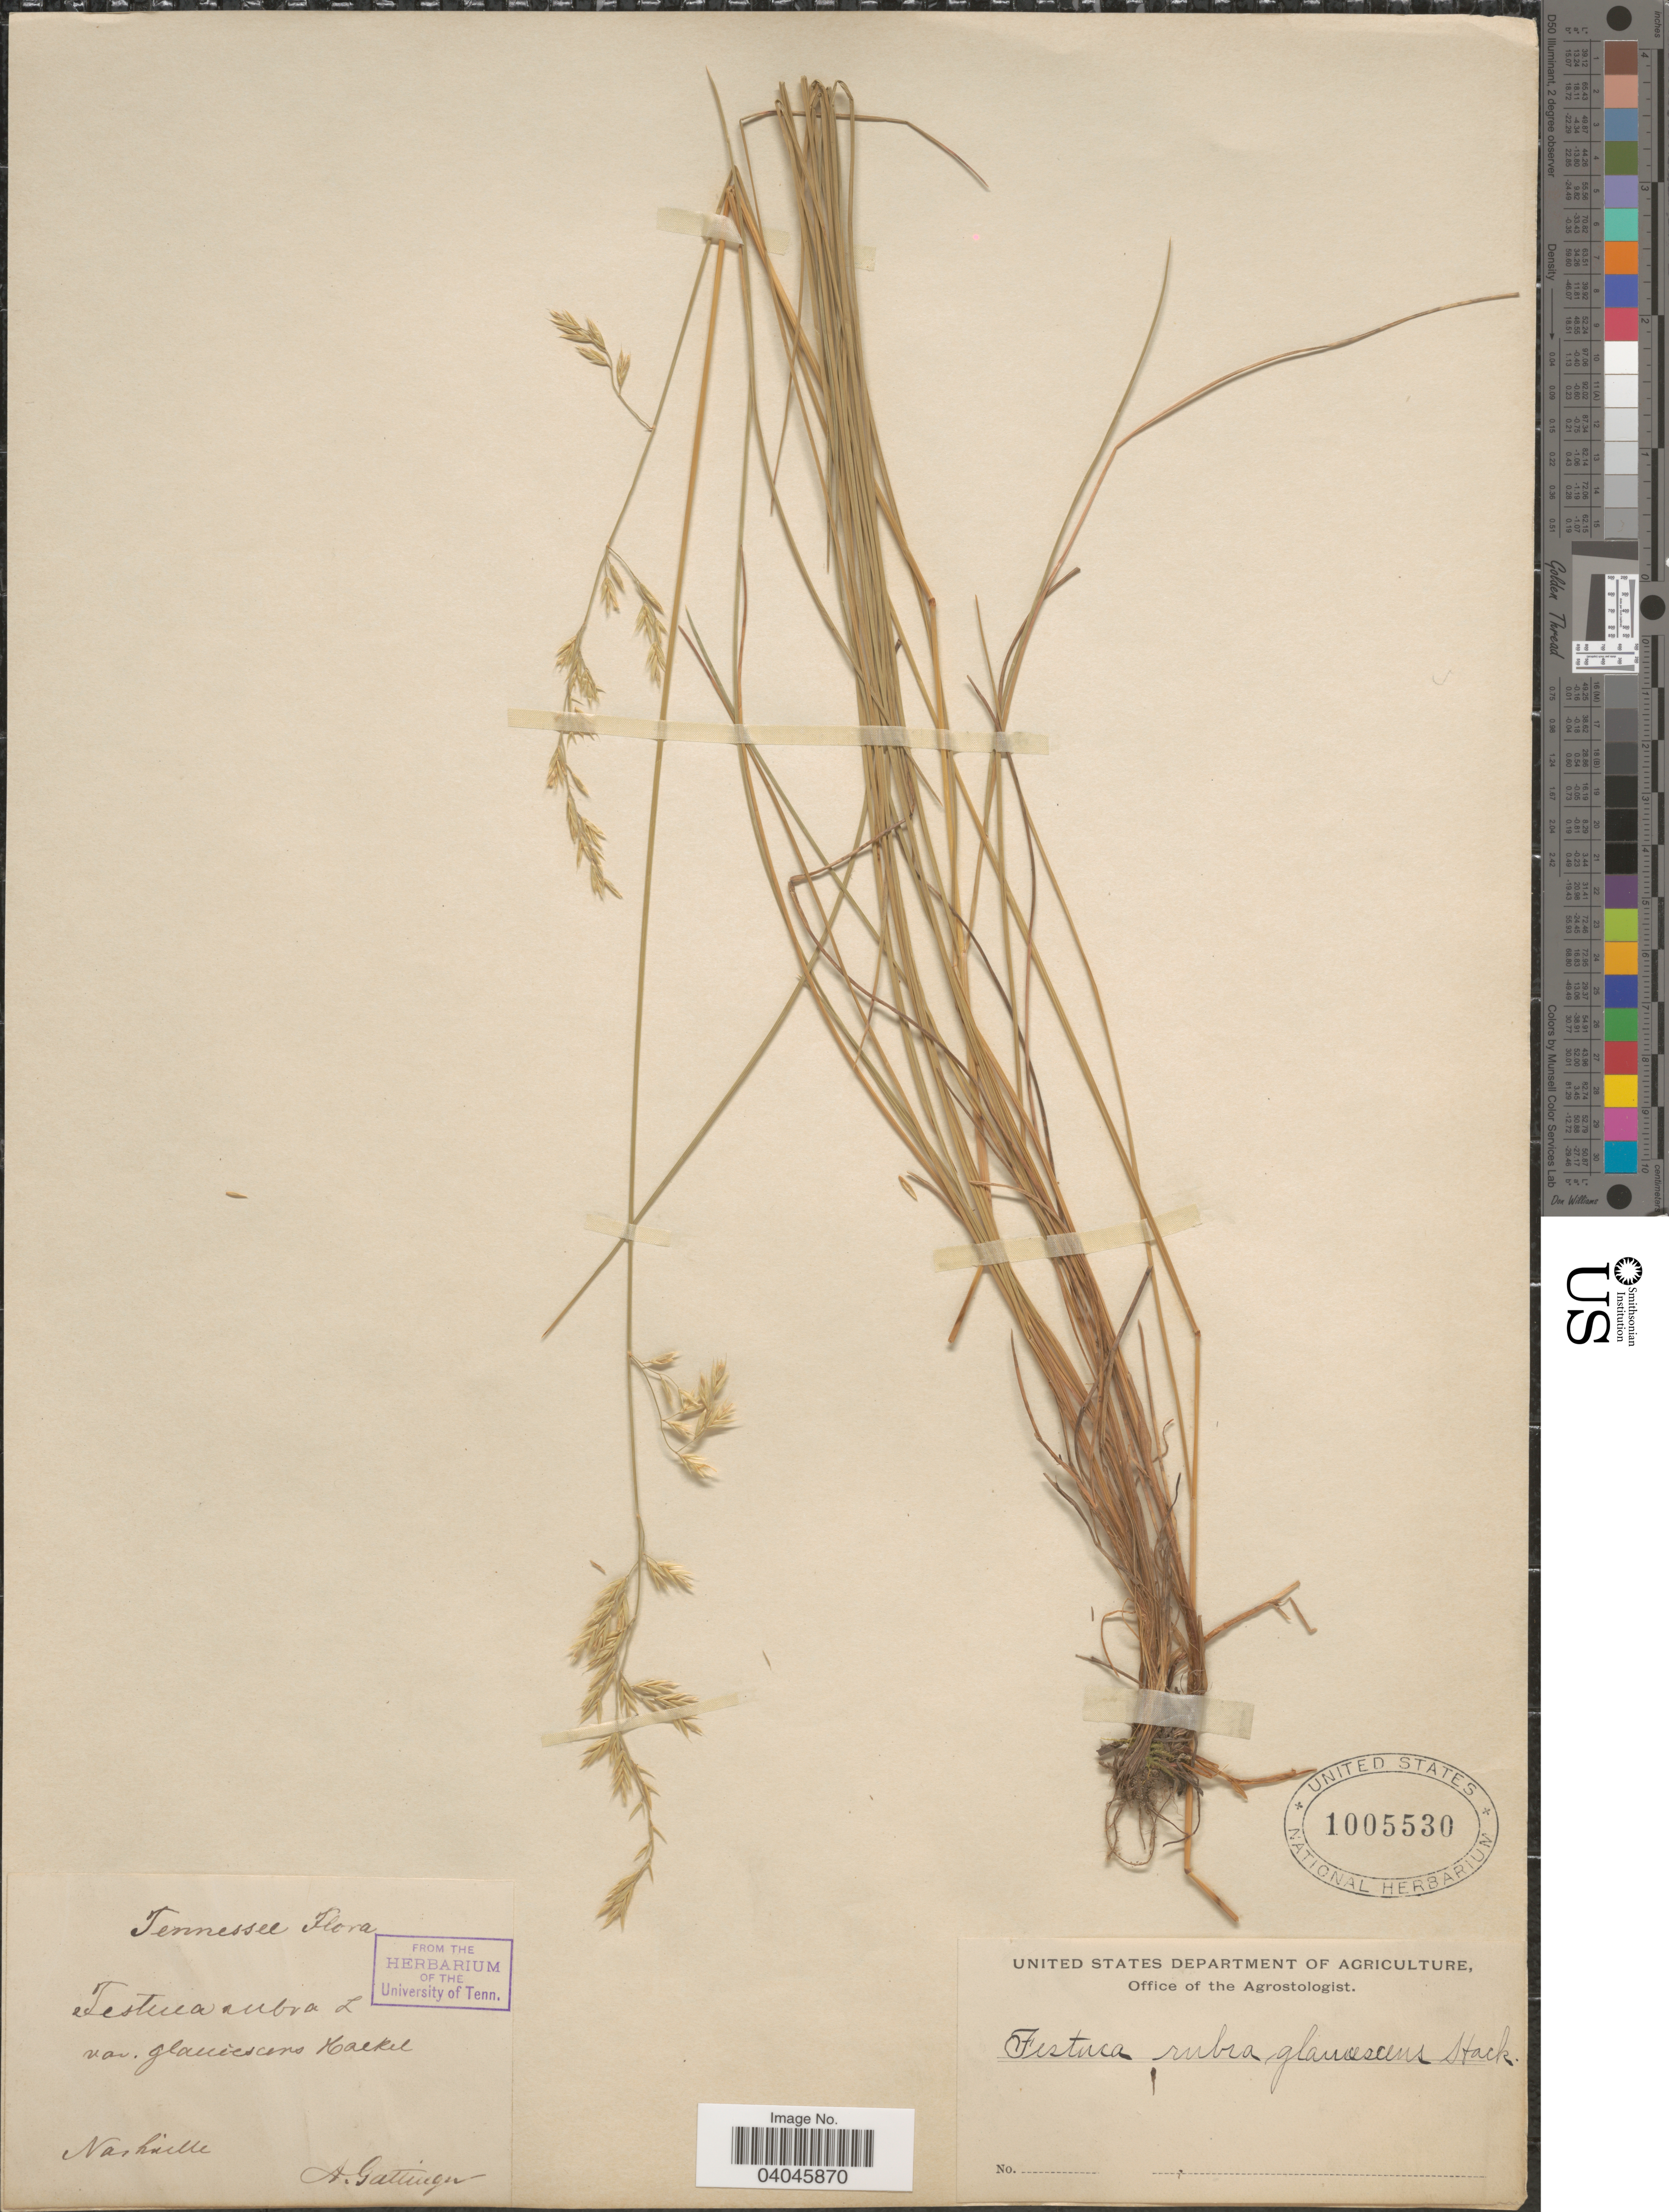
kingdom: Plantae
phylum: Tracheophyta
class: Liliopsida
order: Poales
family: Poaceae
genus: Festuca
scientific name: Festuca rubra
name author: L.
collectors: A. Gattinger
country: United States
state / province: Tennessee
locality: Nashville.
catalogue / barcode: US 1005530